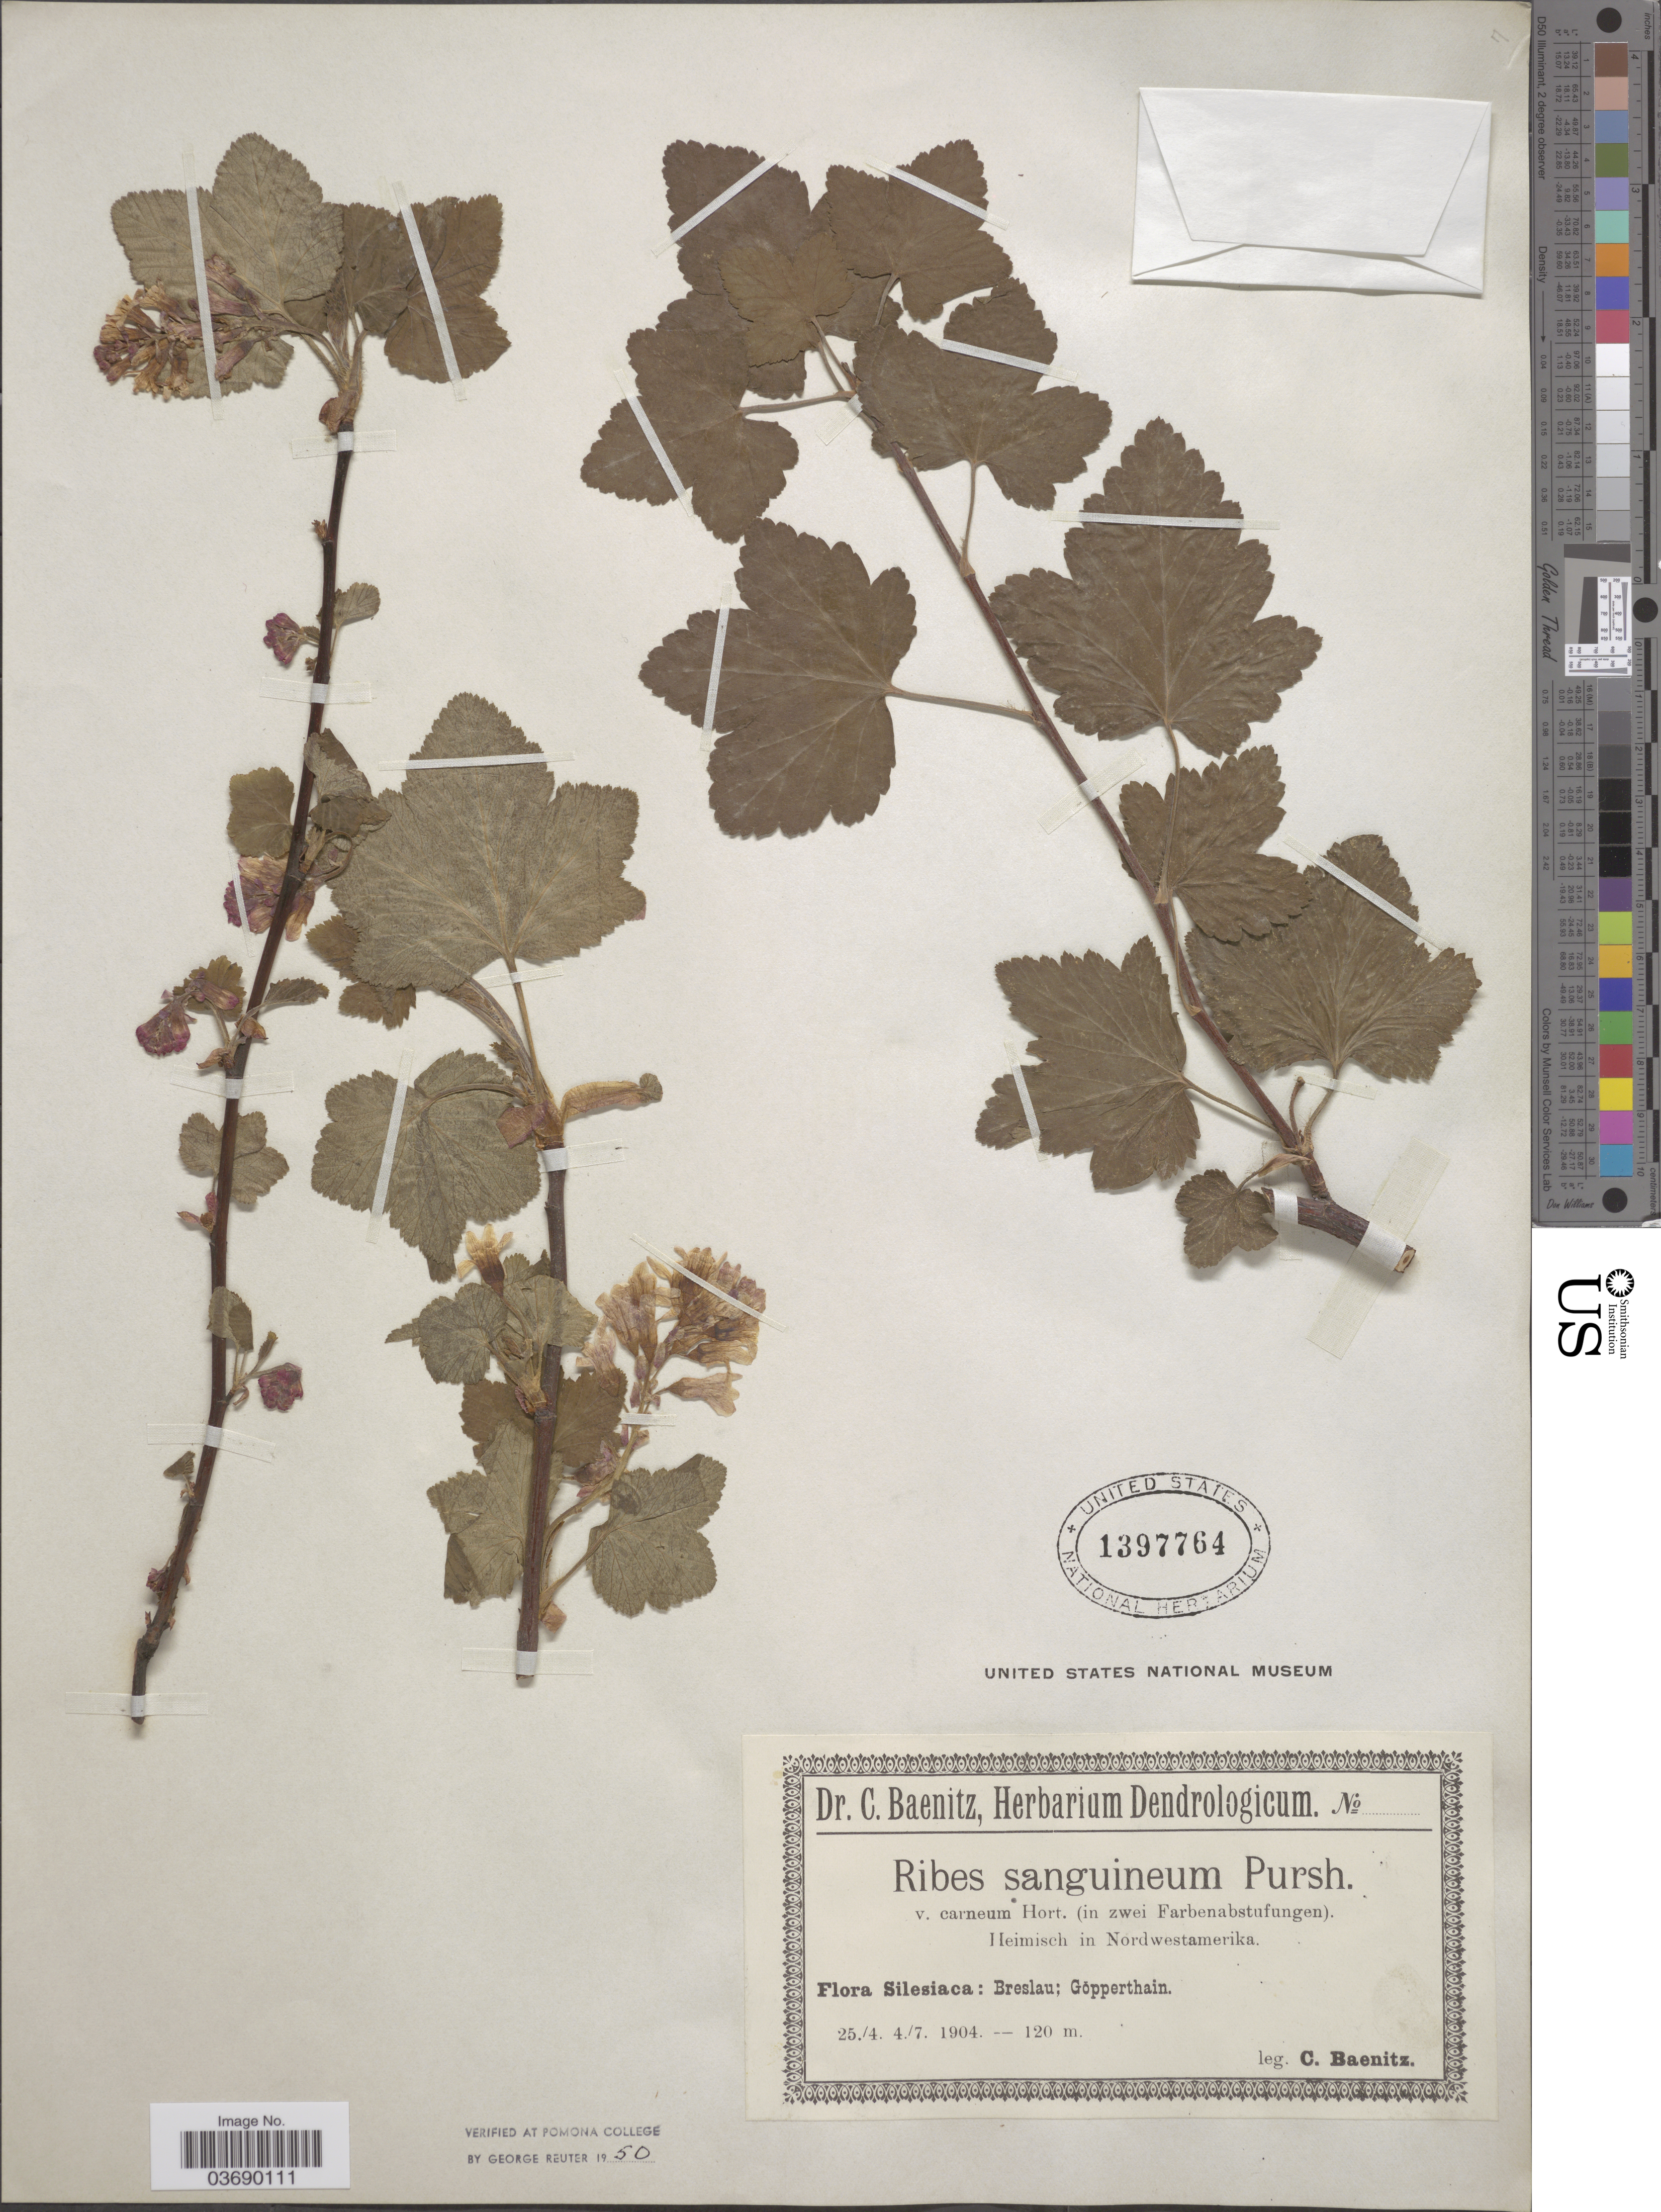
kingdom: Plantae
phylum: Tracheophyta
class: Magnoliopsida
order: Saxifragales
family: Grossulariaceae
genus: Ribes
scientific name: Ribes sanguineum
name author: Pursh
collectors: C. G. Baenitz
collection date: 1904-04-25/1904-07-04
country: Poland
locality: Silesiaca: Breslau; Göpperthain.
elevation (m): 120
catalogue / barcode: US 1397764